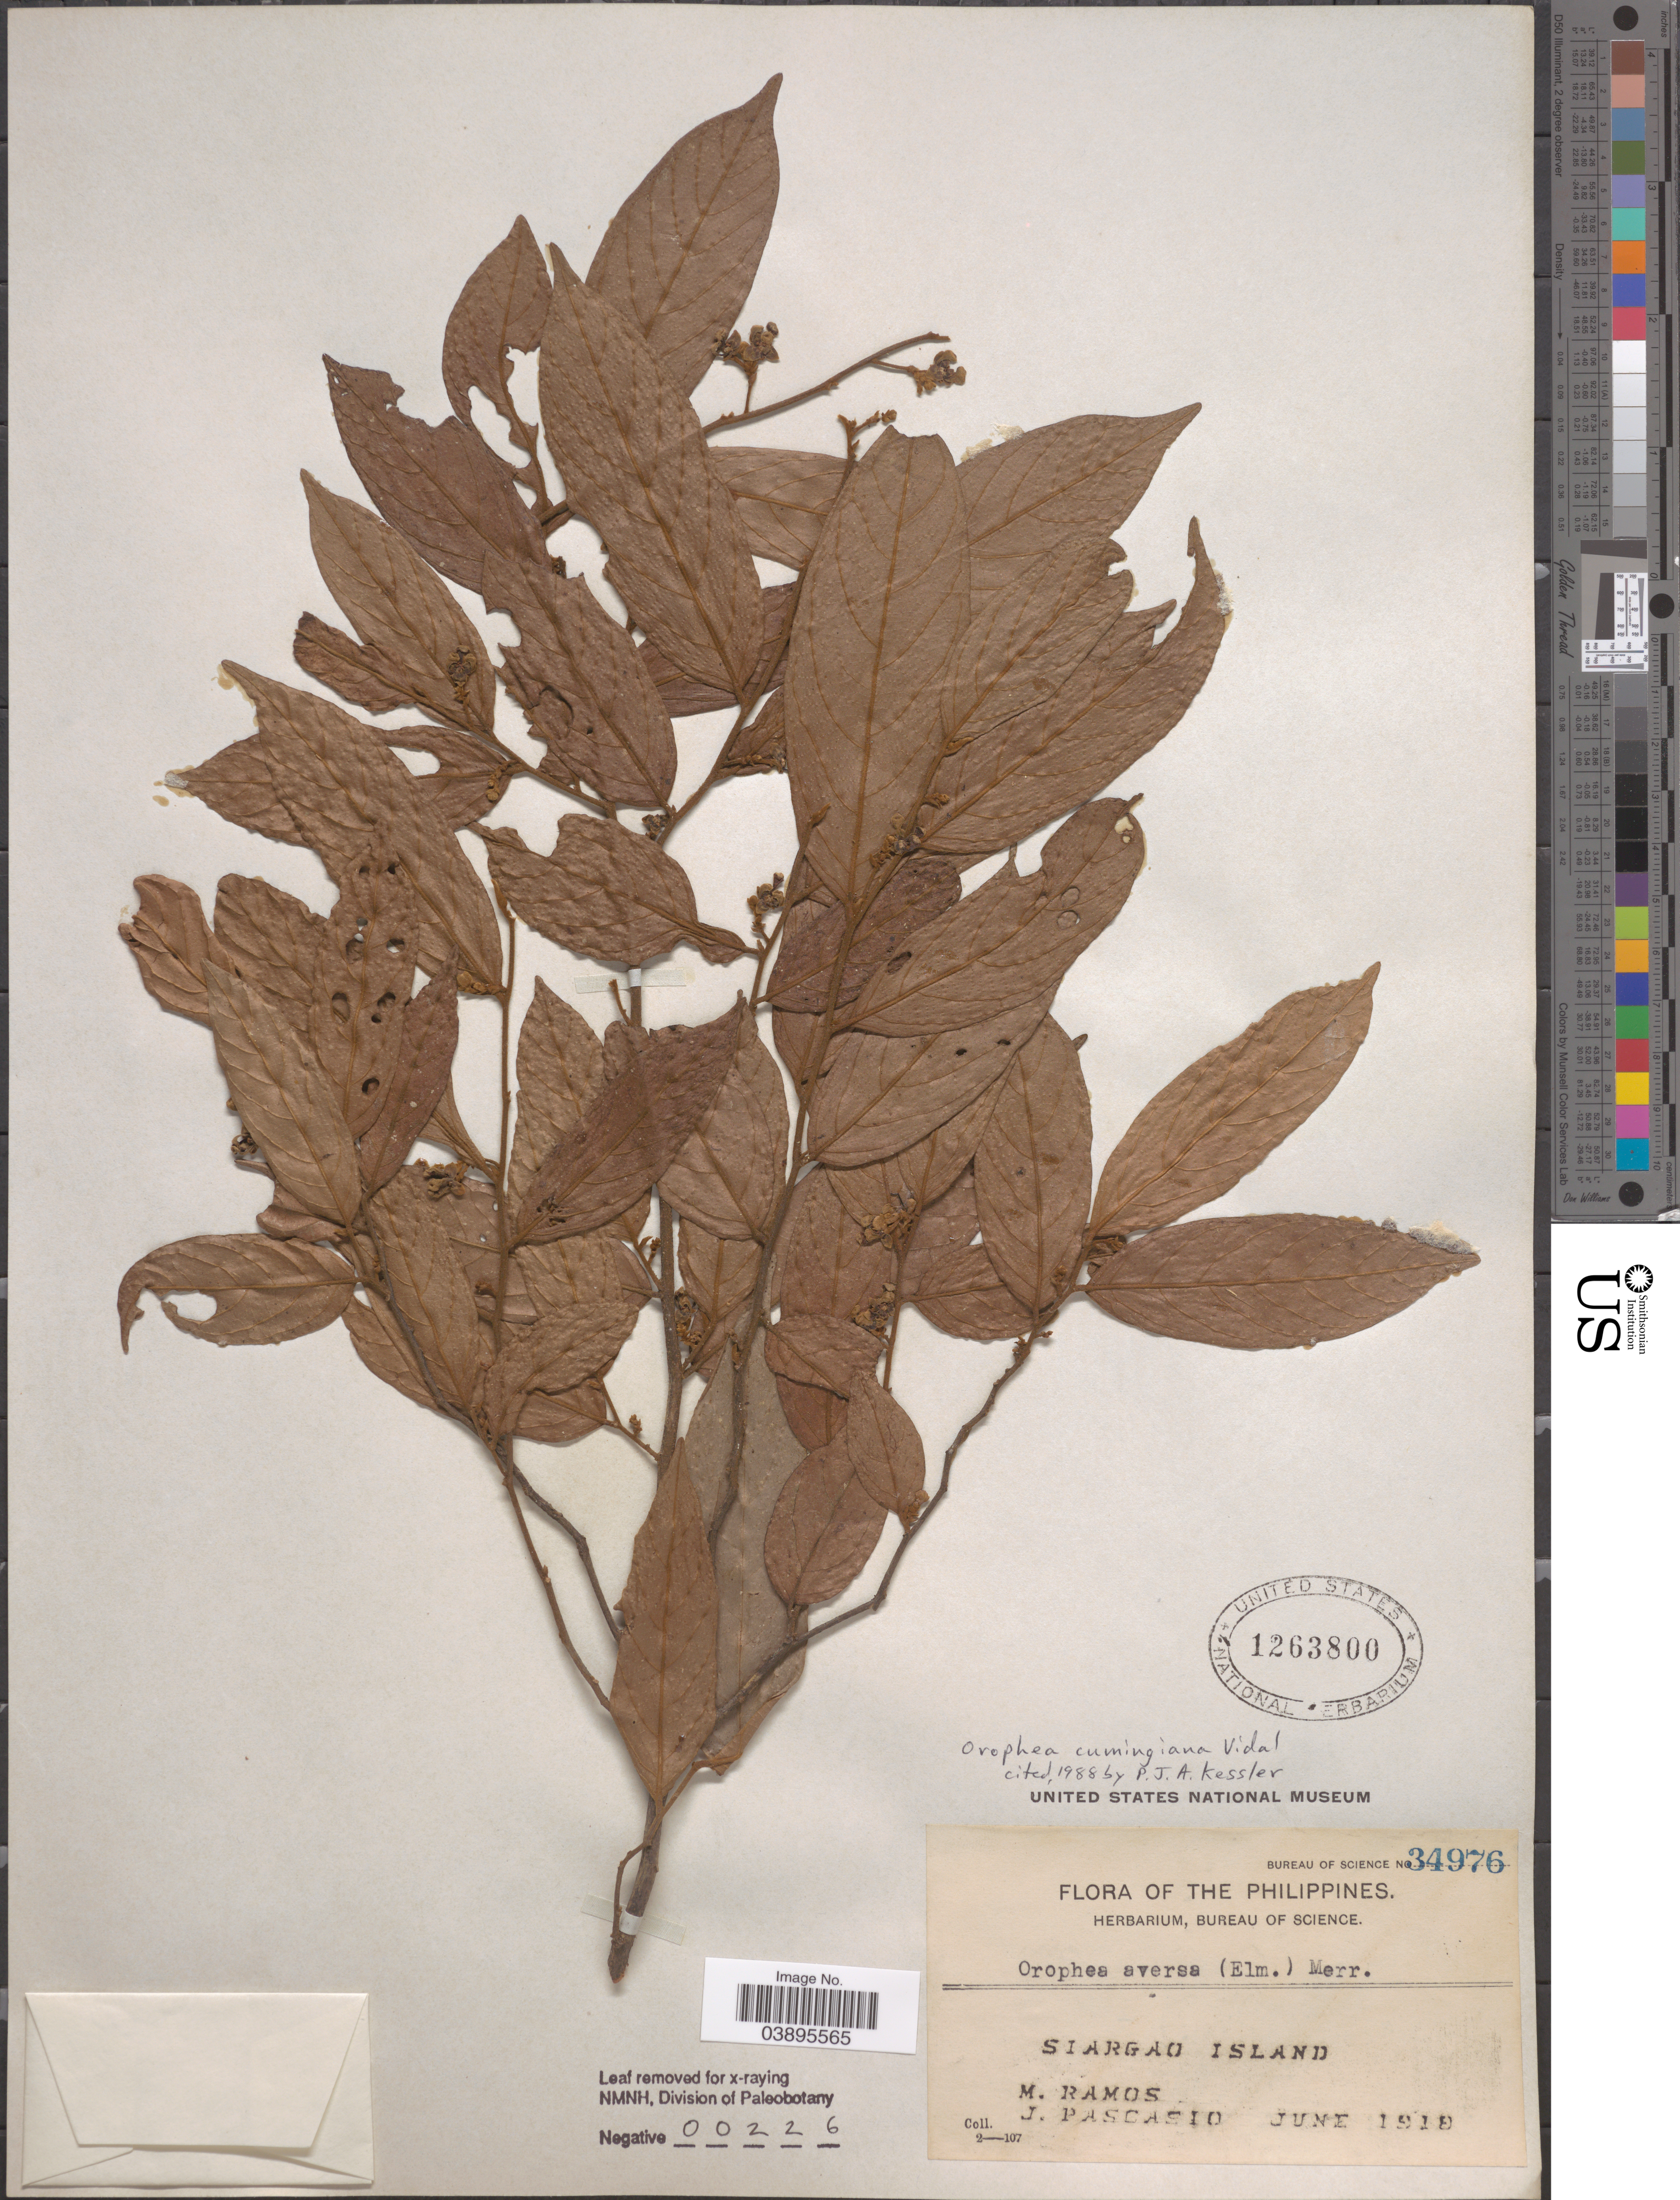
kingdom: Plantae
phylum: Tracheophyta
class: Magnoliopsida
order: Magnoliales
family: Annonaceae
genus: Orophea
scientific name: Orophea cumingiana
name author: S. Vidal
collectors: M. Ramos & J. Pascasio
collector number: Bureau of Science 34976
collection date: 1910-06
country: Philippines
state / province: Caraga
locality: Siargao Island.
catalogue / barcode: US 1263800